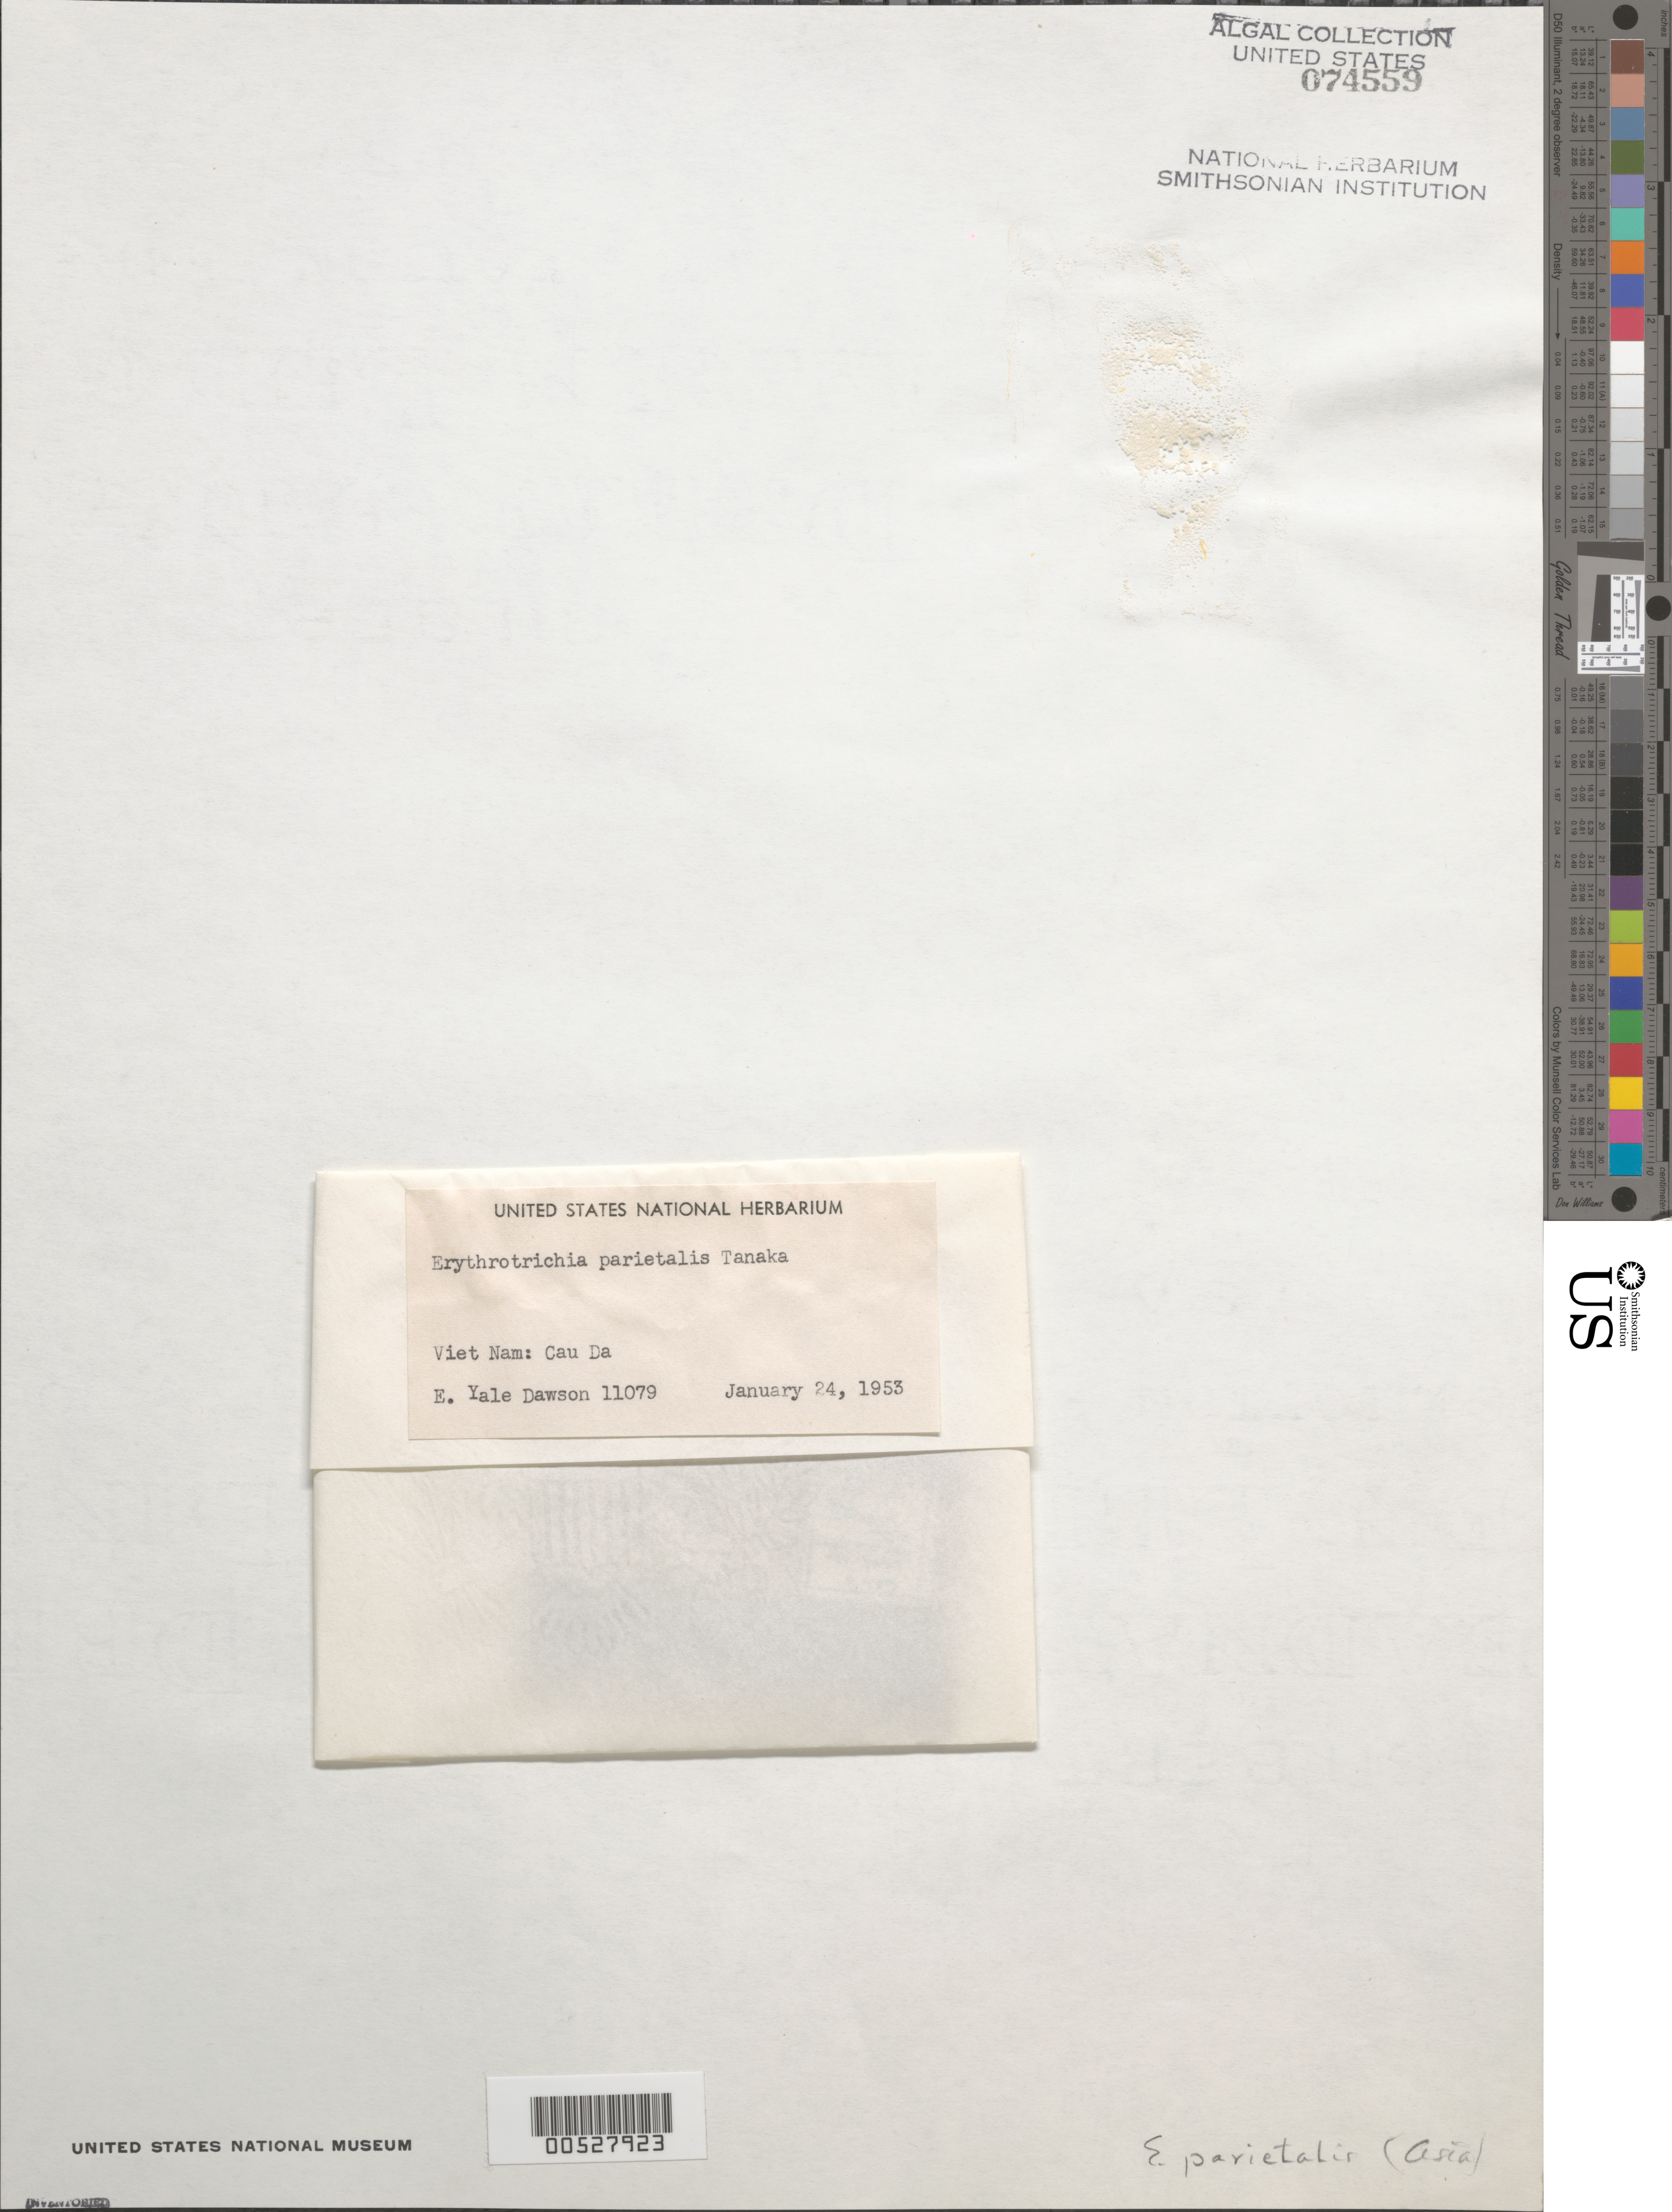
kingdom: Plantae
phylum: Rhodophyta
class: Compsopogonophyceae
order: Erythropeltidales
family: Erythrotrichiaceae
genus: Erythrotrichia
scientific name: Erythrotrichia parietalus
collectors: E. Y. Dawson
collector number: EYD 11079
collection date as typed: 24 Jan 1953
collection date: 1953-01-24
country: Vietnam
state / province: Phu Khanh Province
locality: Cau Da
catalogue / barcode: US 74559